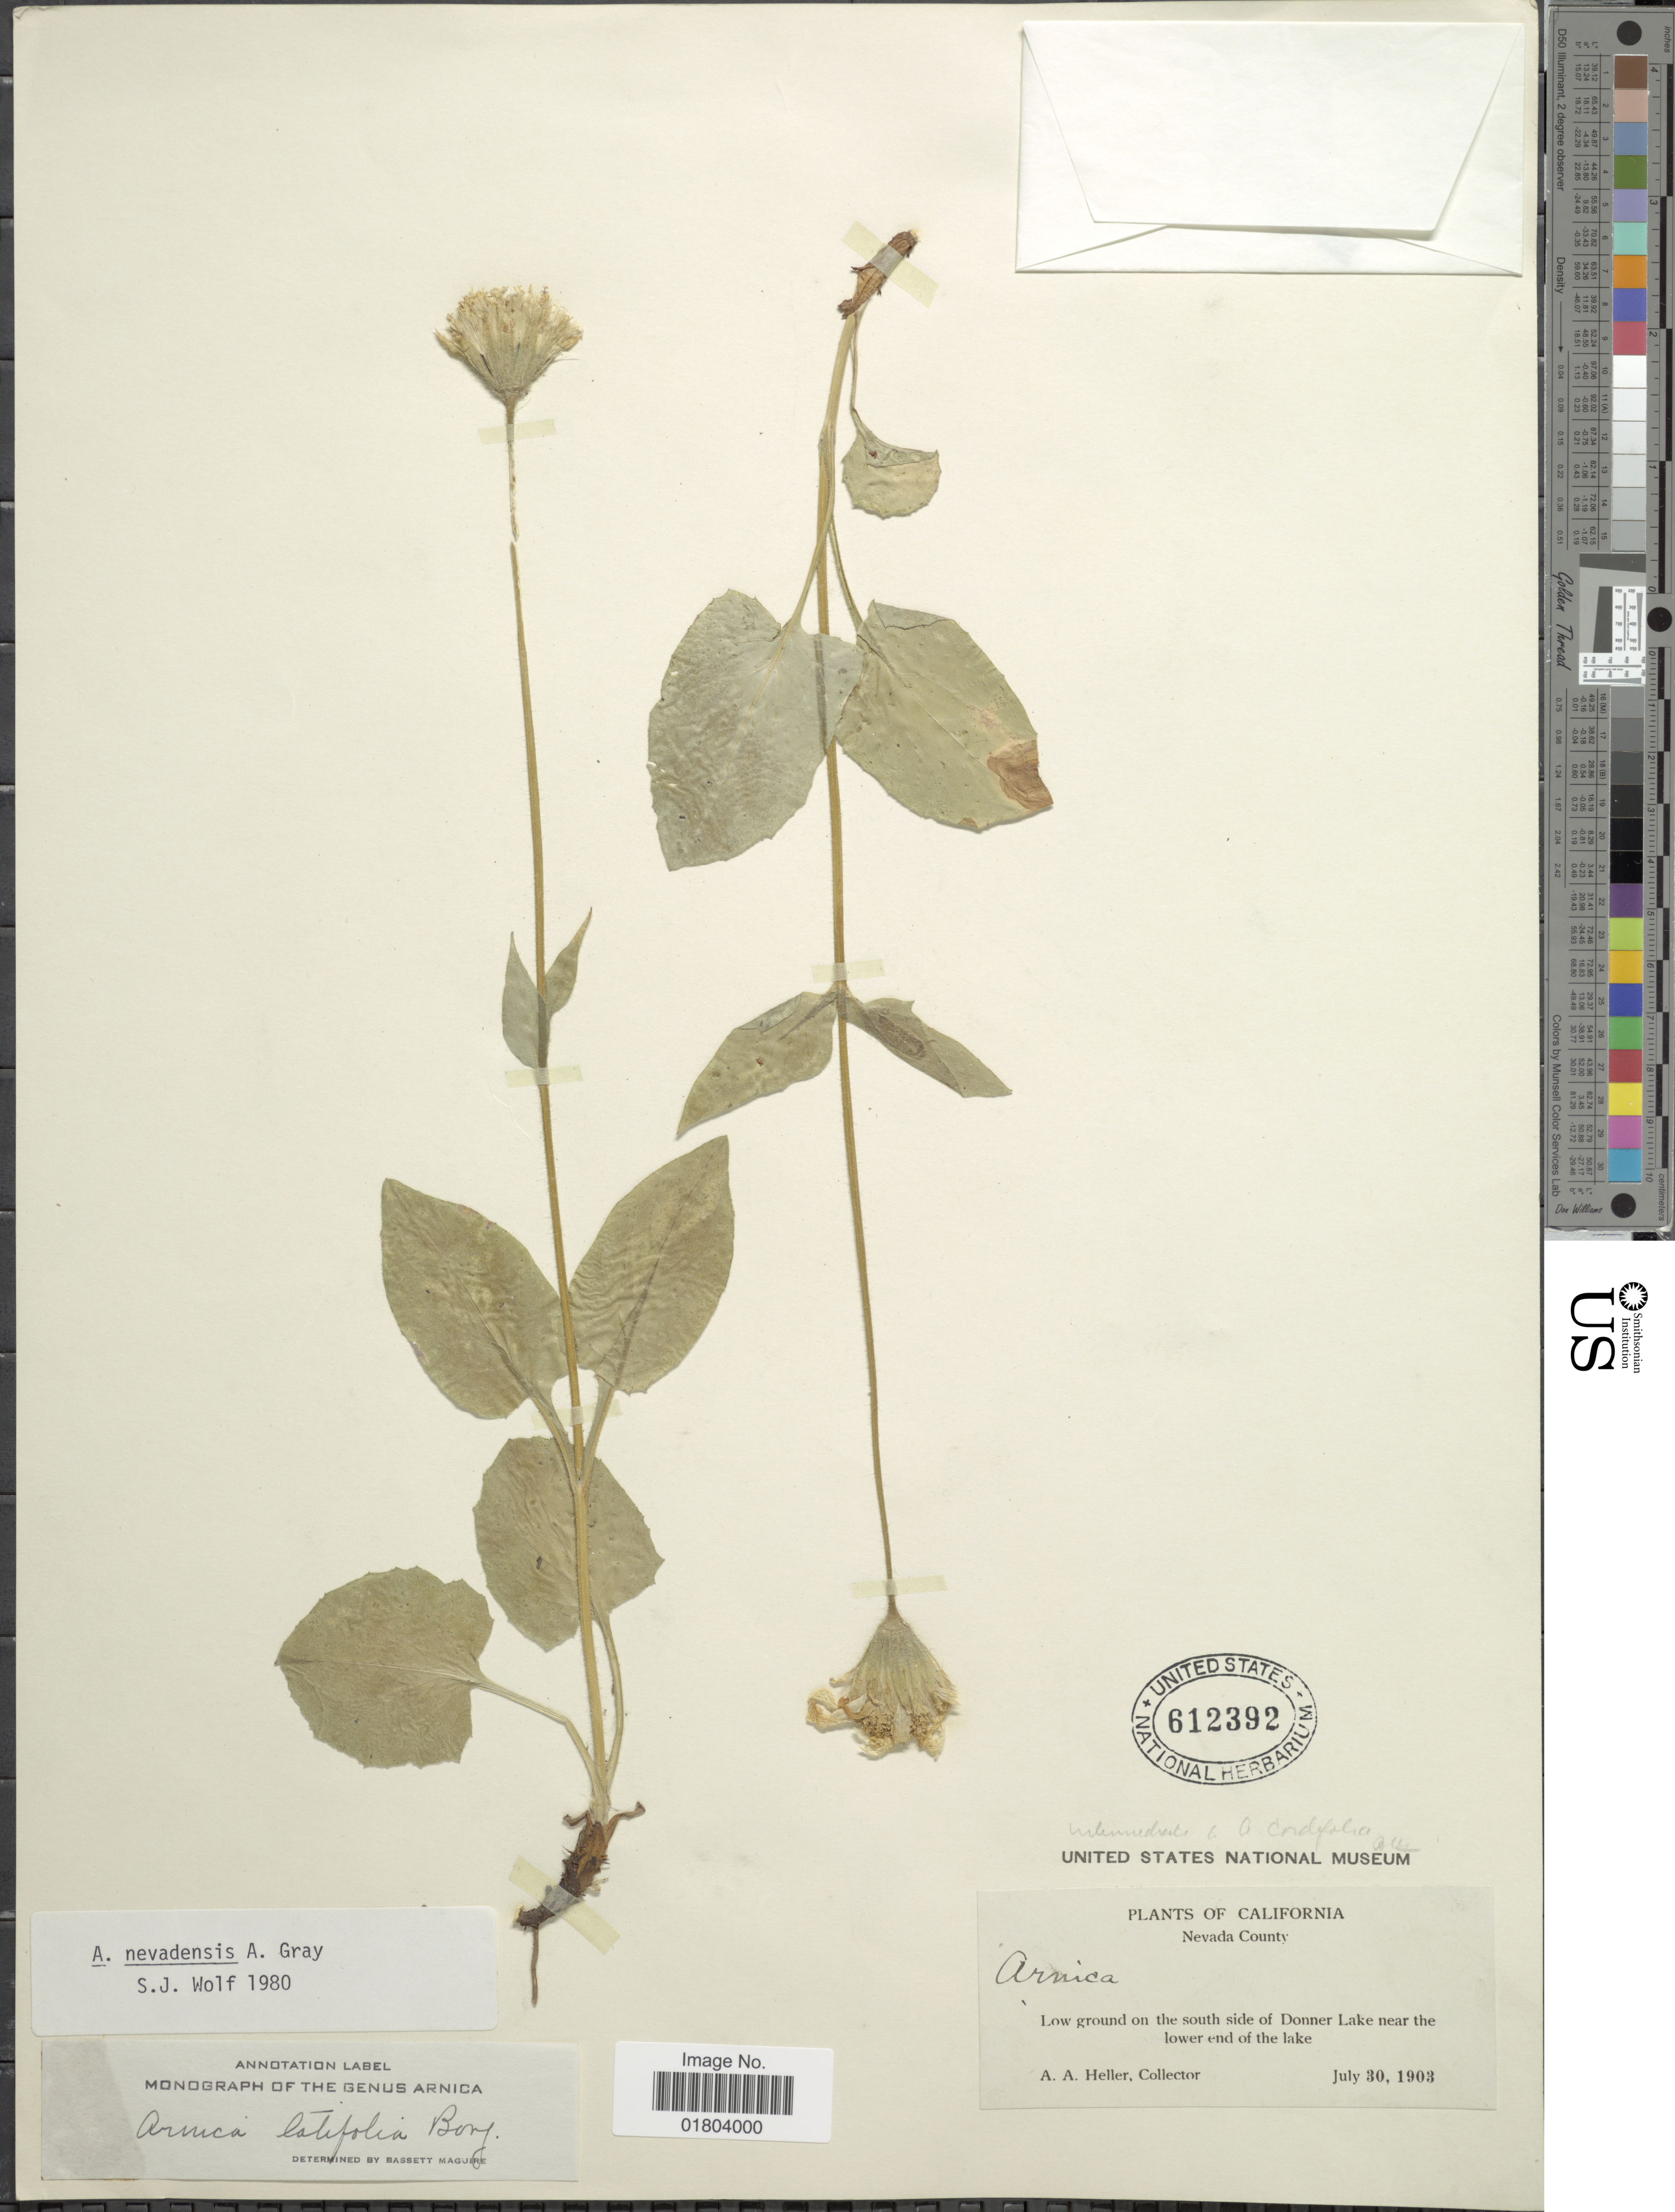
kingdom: Plantae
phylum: Tracheophyta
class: Magnoliopsida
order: Asterales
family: Asteraceae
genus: Arnica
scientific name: Arnica nevadensis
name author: A. Gray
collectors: A. A. Heller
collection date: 1903-07-30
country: United States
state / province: Nevada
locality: California, Low ground on the south side of Donner Lake near the lower end of the lake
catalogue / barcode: US 612392